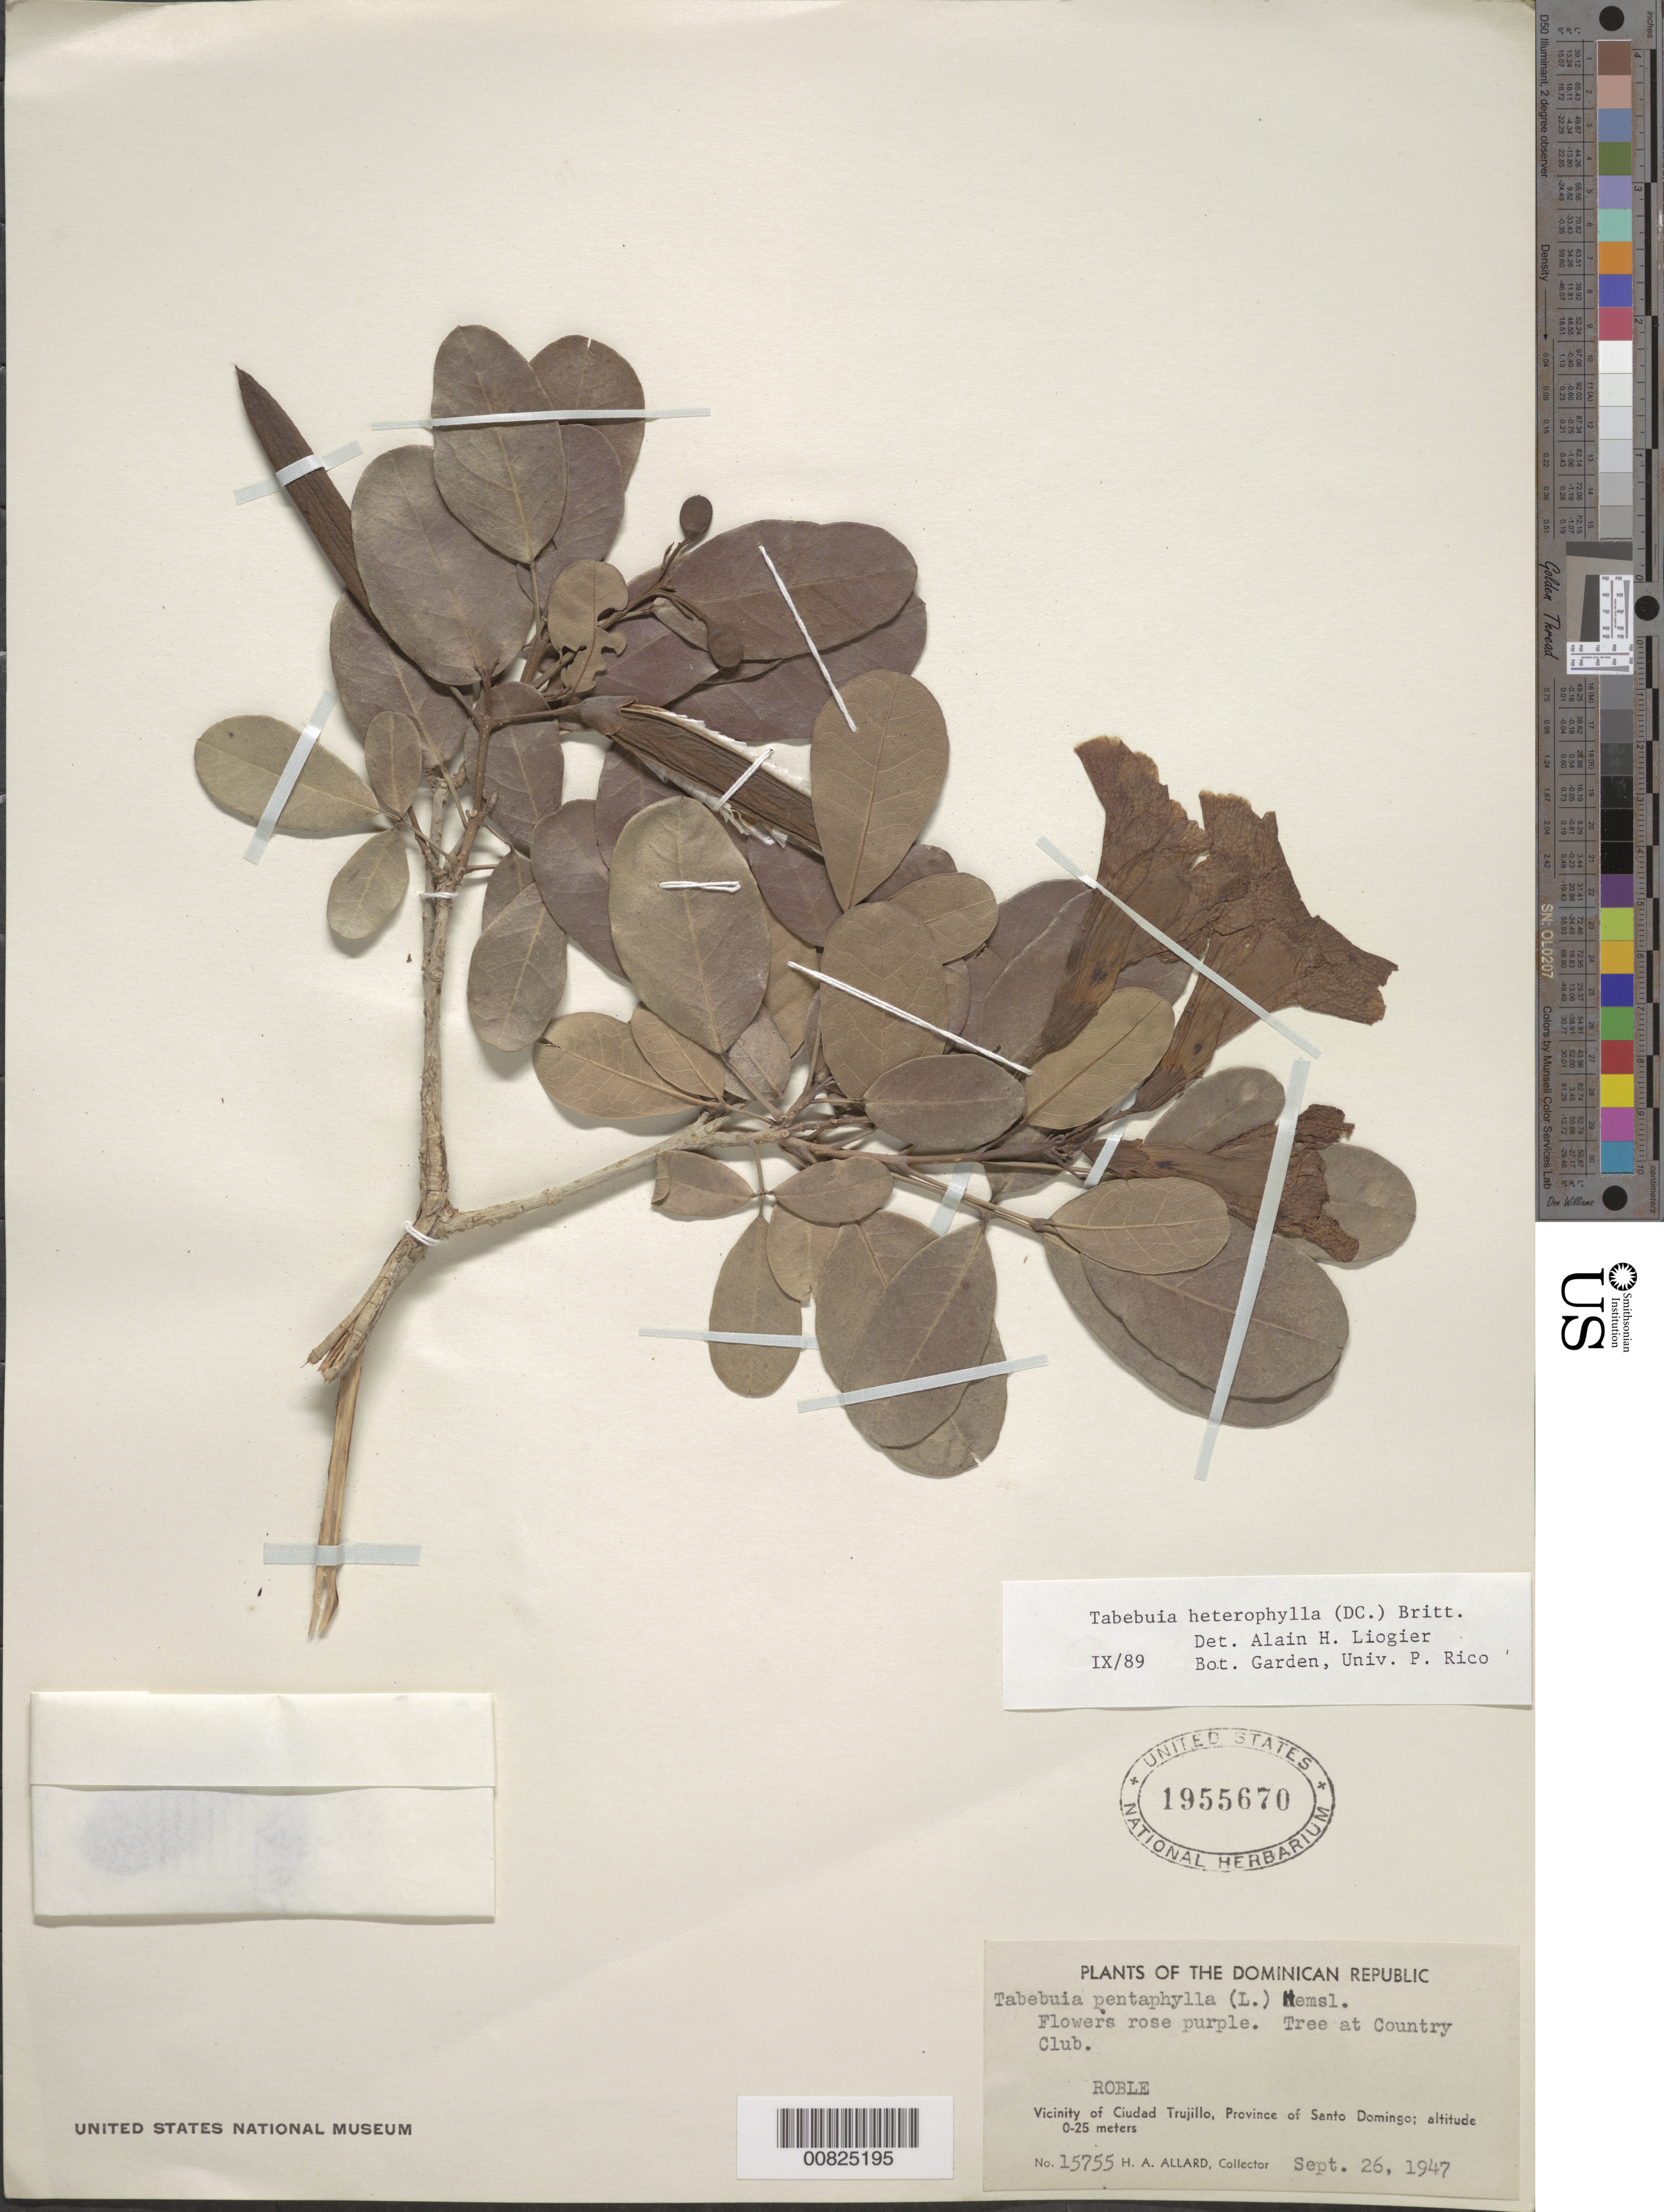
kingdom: Plantae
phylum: Tracheophyta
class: Magnoliopsida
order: Lamiales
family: Bignoniaceae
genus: Tabebuia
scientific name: Tabebuia heterophylla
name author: (DC.) Britton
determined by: Liogier, Alain H.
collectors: H. A. Allard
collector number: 15755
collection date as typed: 26 Sep 1947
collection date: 1947-09-26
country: Dominican Republic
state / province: Distrito Nacional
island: Hispaniola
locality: Vicinity of Santo Domingo, at Country Club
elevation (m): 0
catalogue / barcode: US 1955670